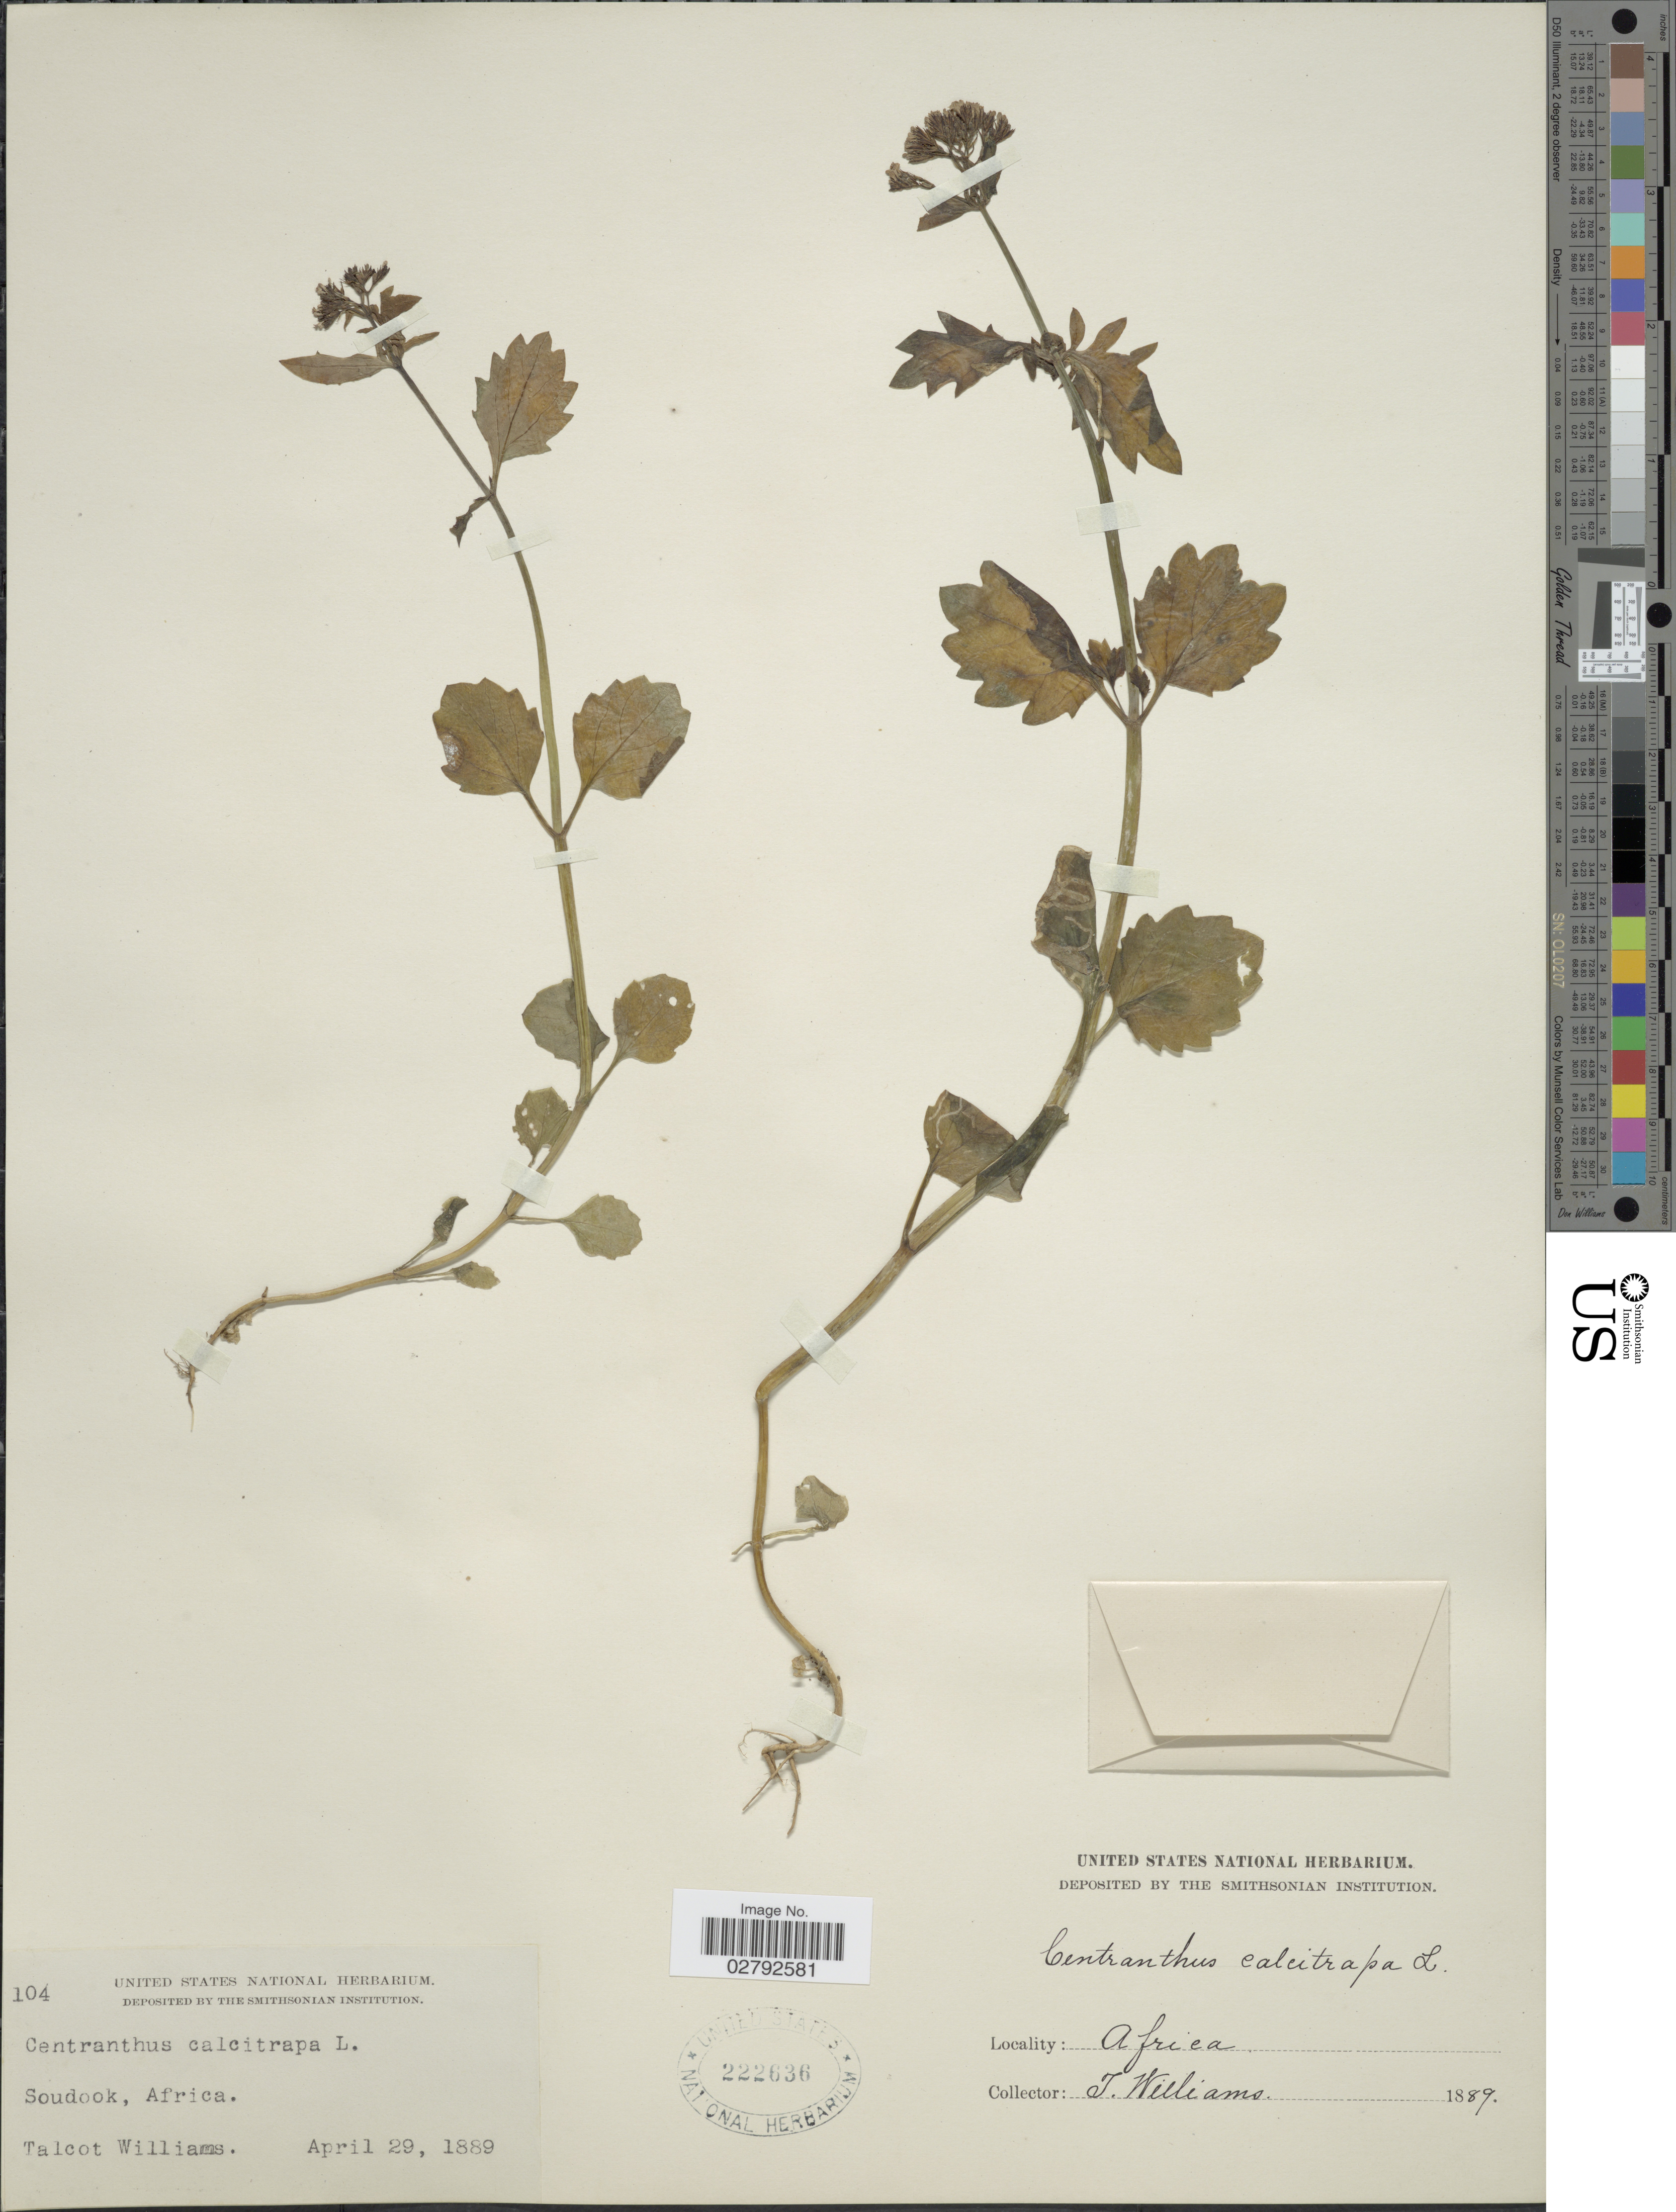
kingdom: Plantae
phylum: Tracheophyta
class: Magnoliopsida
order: Dipsacales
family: Caprifoliaceae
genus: Centranthus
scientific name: Centranthus calcitrapa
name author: DC.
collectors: T. Williams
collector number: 104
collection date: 1889-04-29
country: Morocco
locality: Soudook, Africa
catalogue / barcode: US 222636